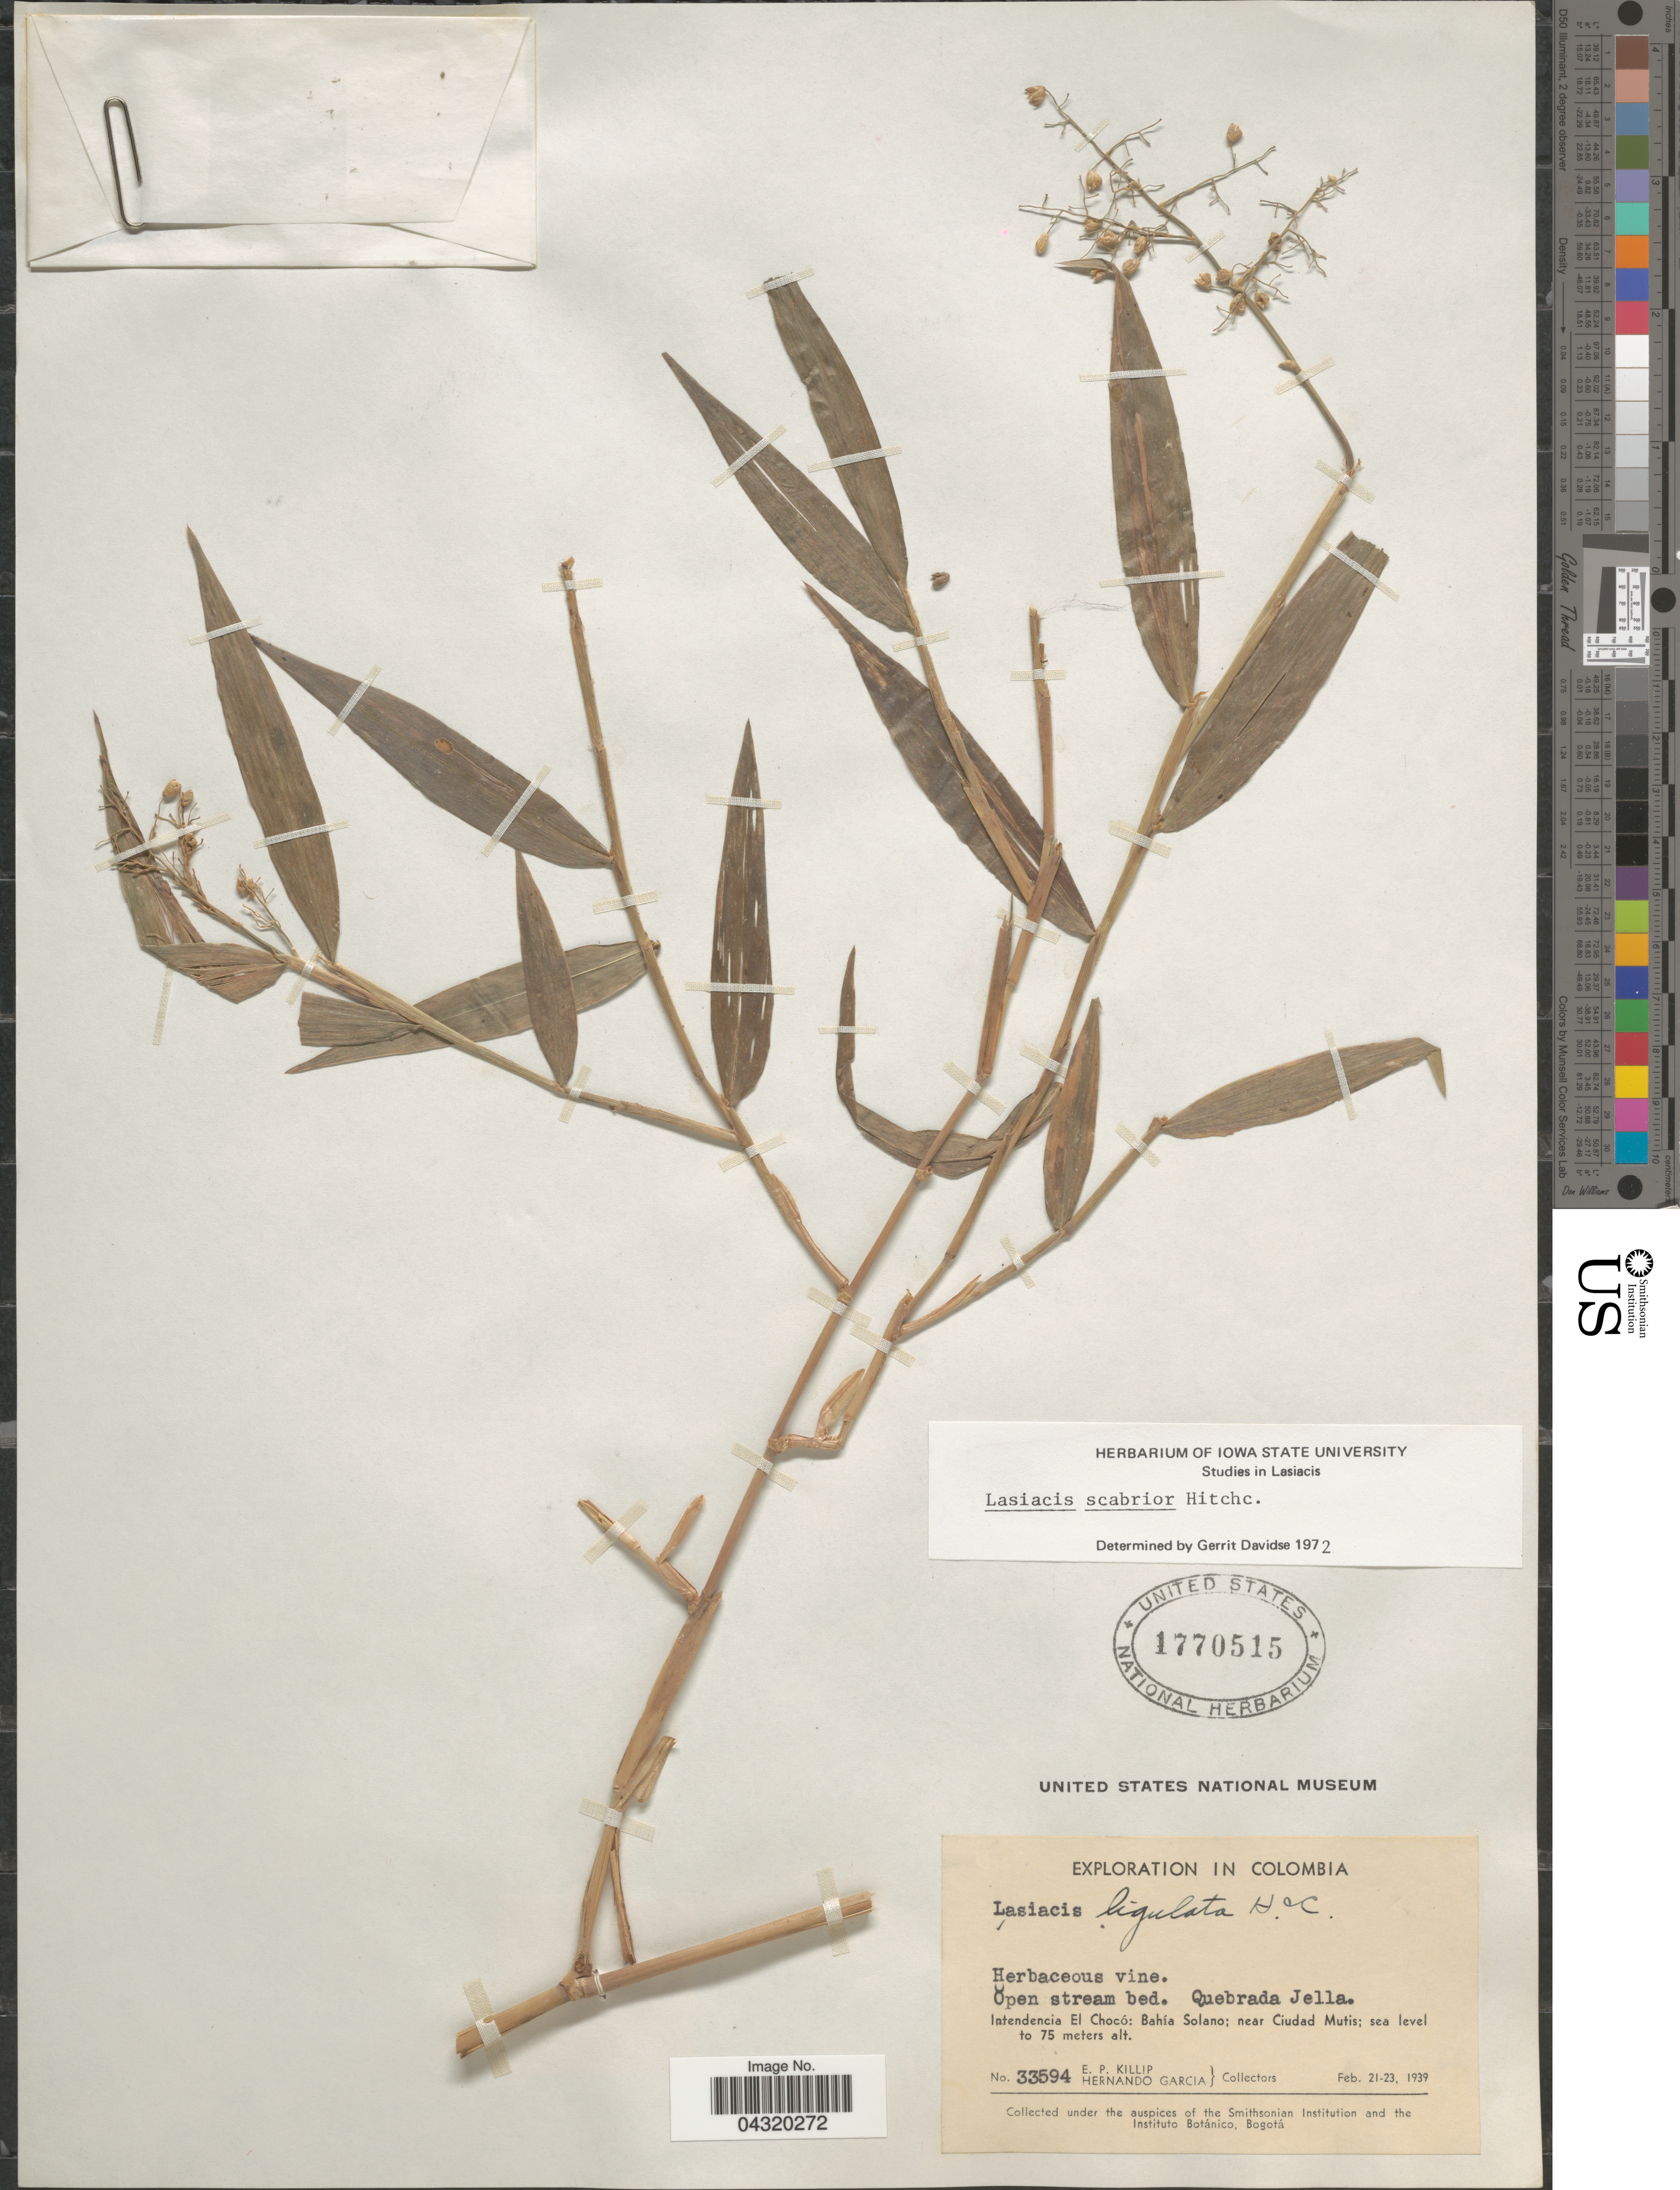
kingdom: Plantae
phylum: Tracheophyta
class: Liliopsida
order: Poales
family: Poaceae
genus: Lasiacis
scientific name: Lasiacis scabrior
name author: Hitchc.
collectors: E. P. Killip & H. Garcia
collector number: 33594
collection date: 1939-02-21/1939-02-23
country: Colombia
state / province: Chocó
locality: Exploration in Colombia. Quebrada Jella. Intendencia El Chocó: Bahía Solano; near Ciudad Mutis.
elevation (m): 0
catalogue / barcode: US 1770515